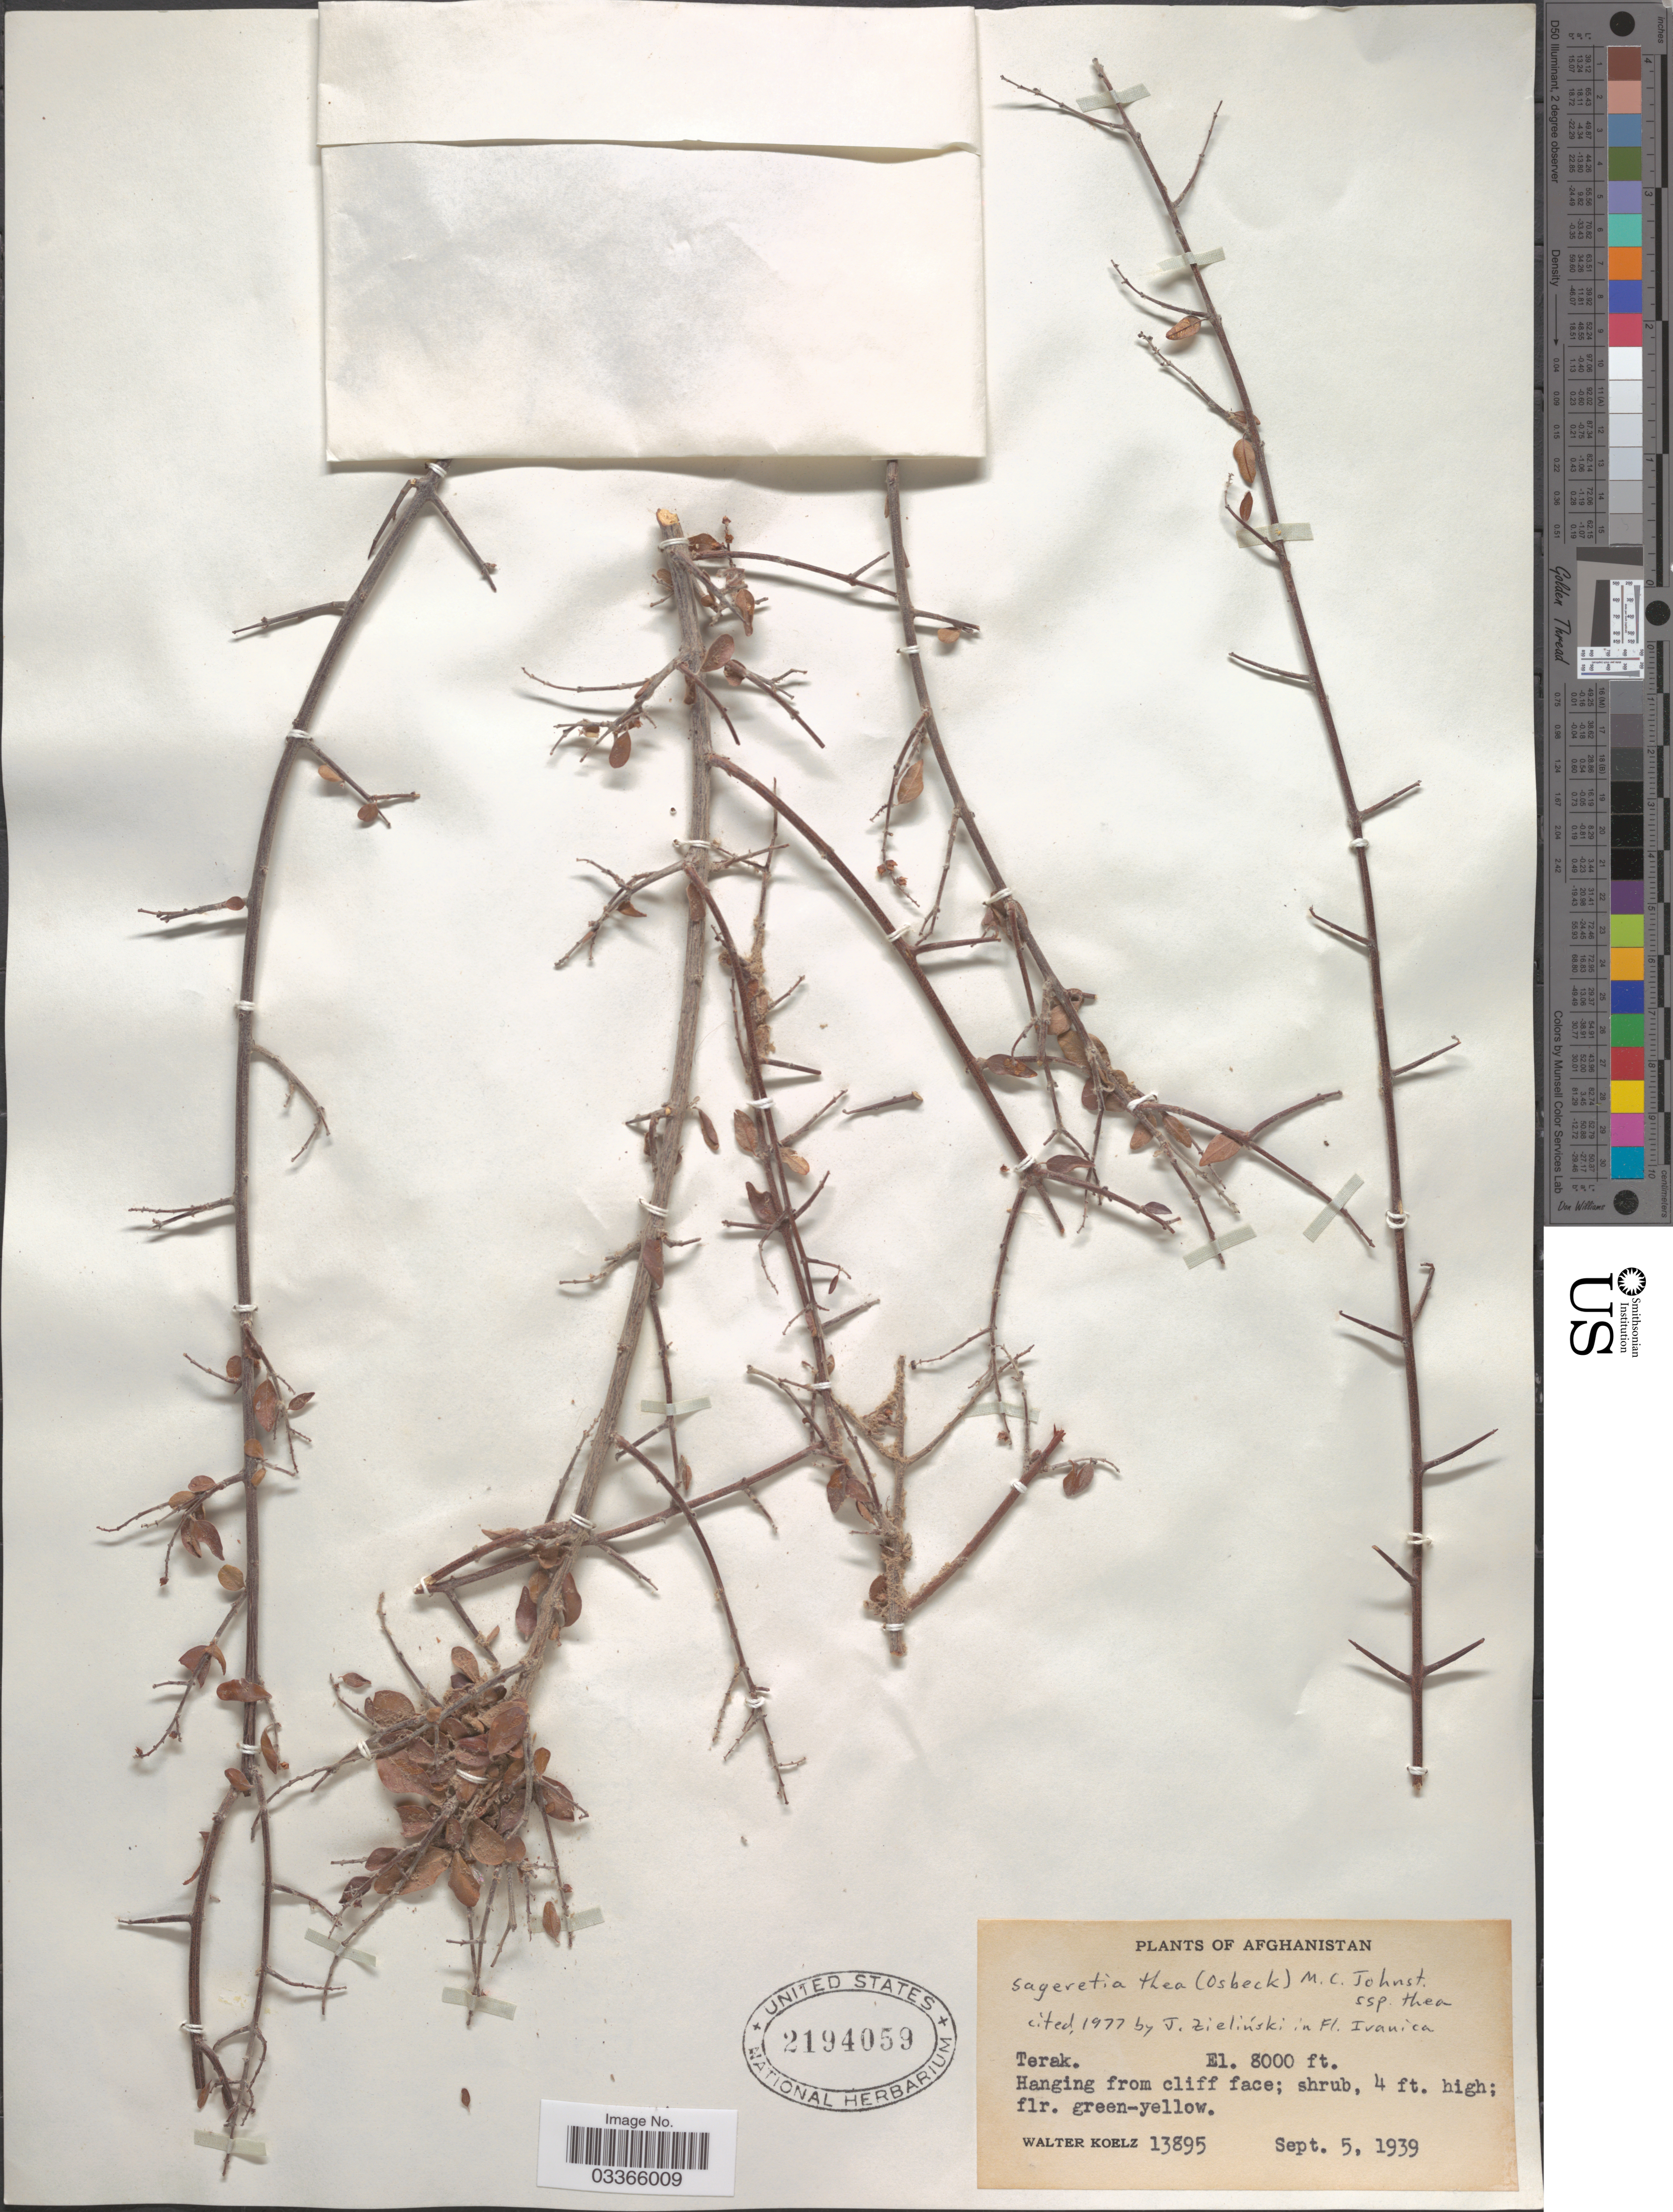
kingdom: Plantae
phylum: Tracheophyta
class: Magnoliopsida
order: Rosales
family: Rhamnaceae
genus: Sageretia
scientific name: Sageretia thea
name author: (Osbeck) M.C. Johnst.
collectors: W. N. Koelz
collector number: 13895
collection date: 1939-09-05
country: Afghanistan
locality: Terak.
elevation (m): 2438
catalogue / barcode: US 2194059